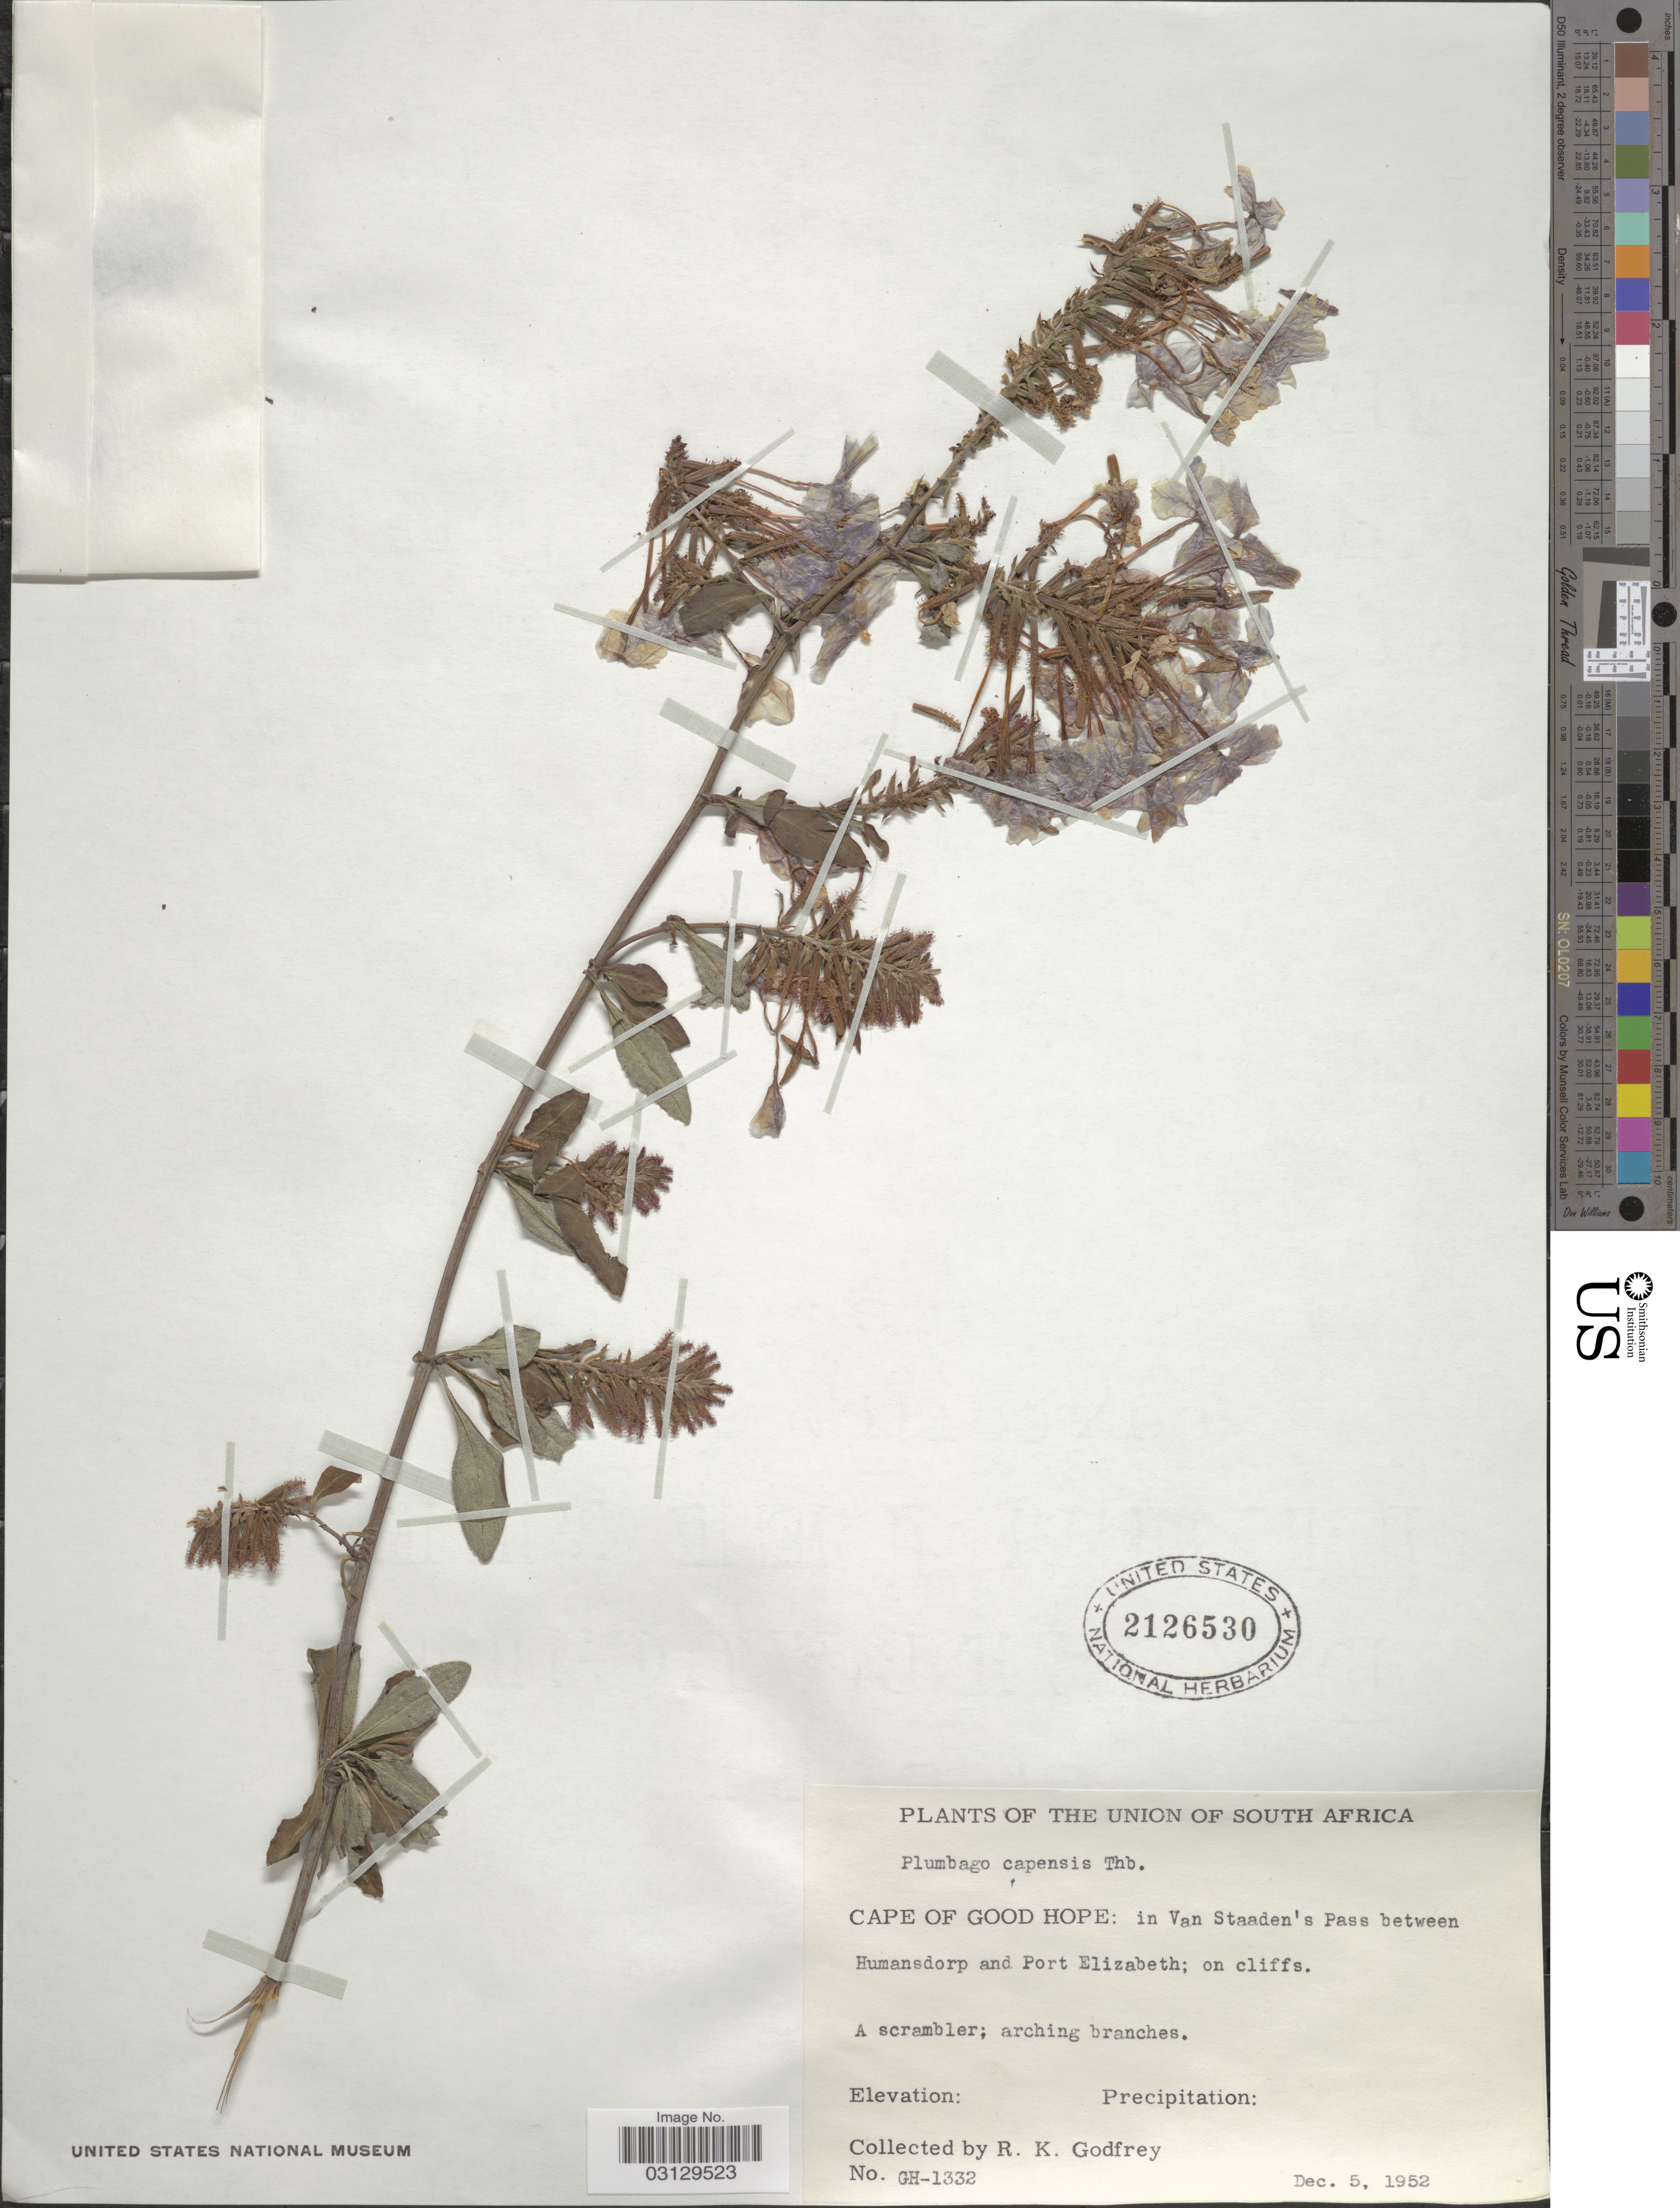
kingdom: Plantae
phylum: Tracheophyta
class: Magnoliopsida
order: Caryophyllales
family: Plumbaginaceae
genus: Plumbago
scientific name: Plumbago auriculata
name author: Lam.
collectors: R. K. Godfrey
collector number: GH-1332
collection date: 1952-12-05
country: South Africa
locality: The Union of South Africa. Cape of Good Hope: in Van Staaden's Pass between Humansdorp and Port Elizabeth.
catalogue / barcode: US 2126530